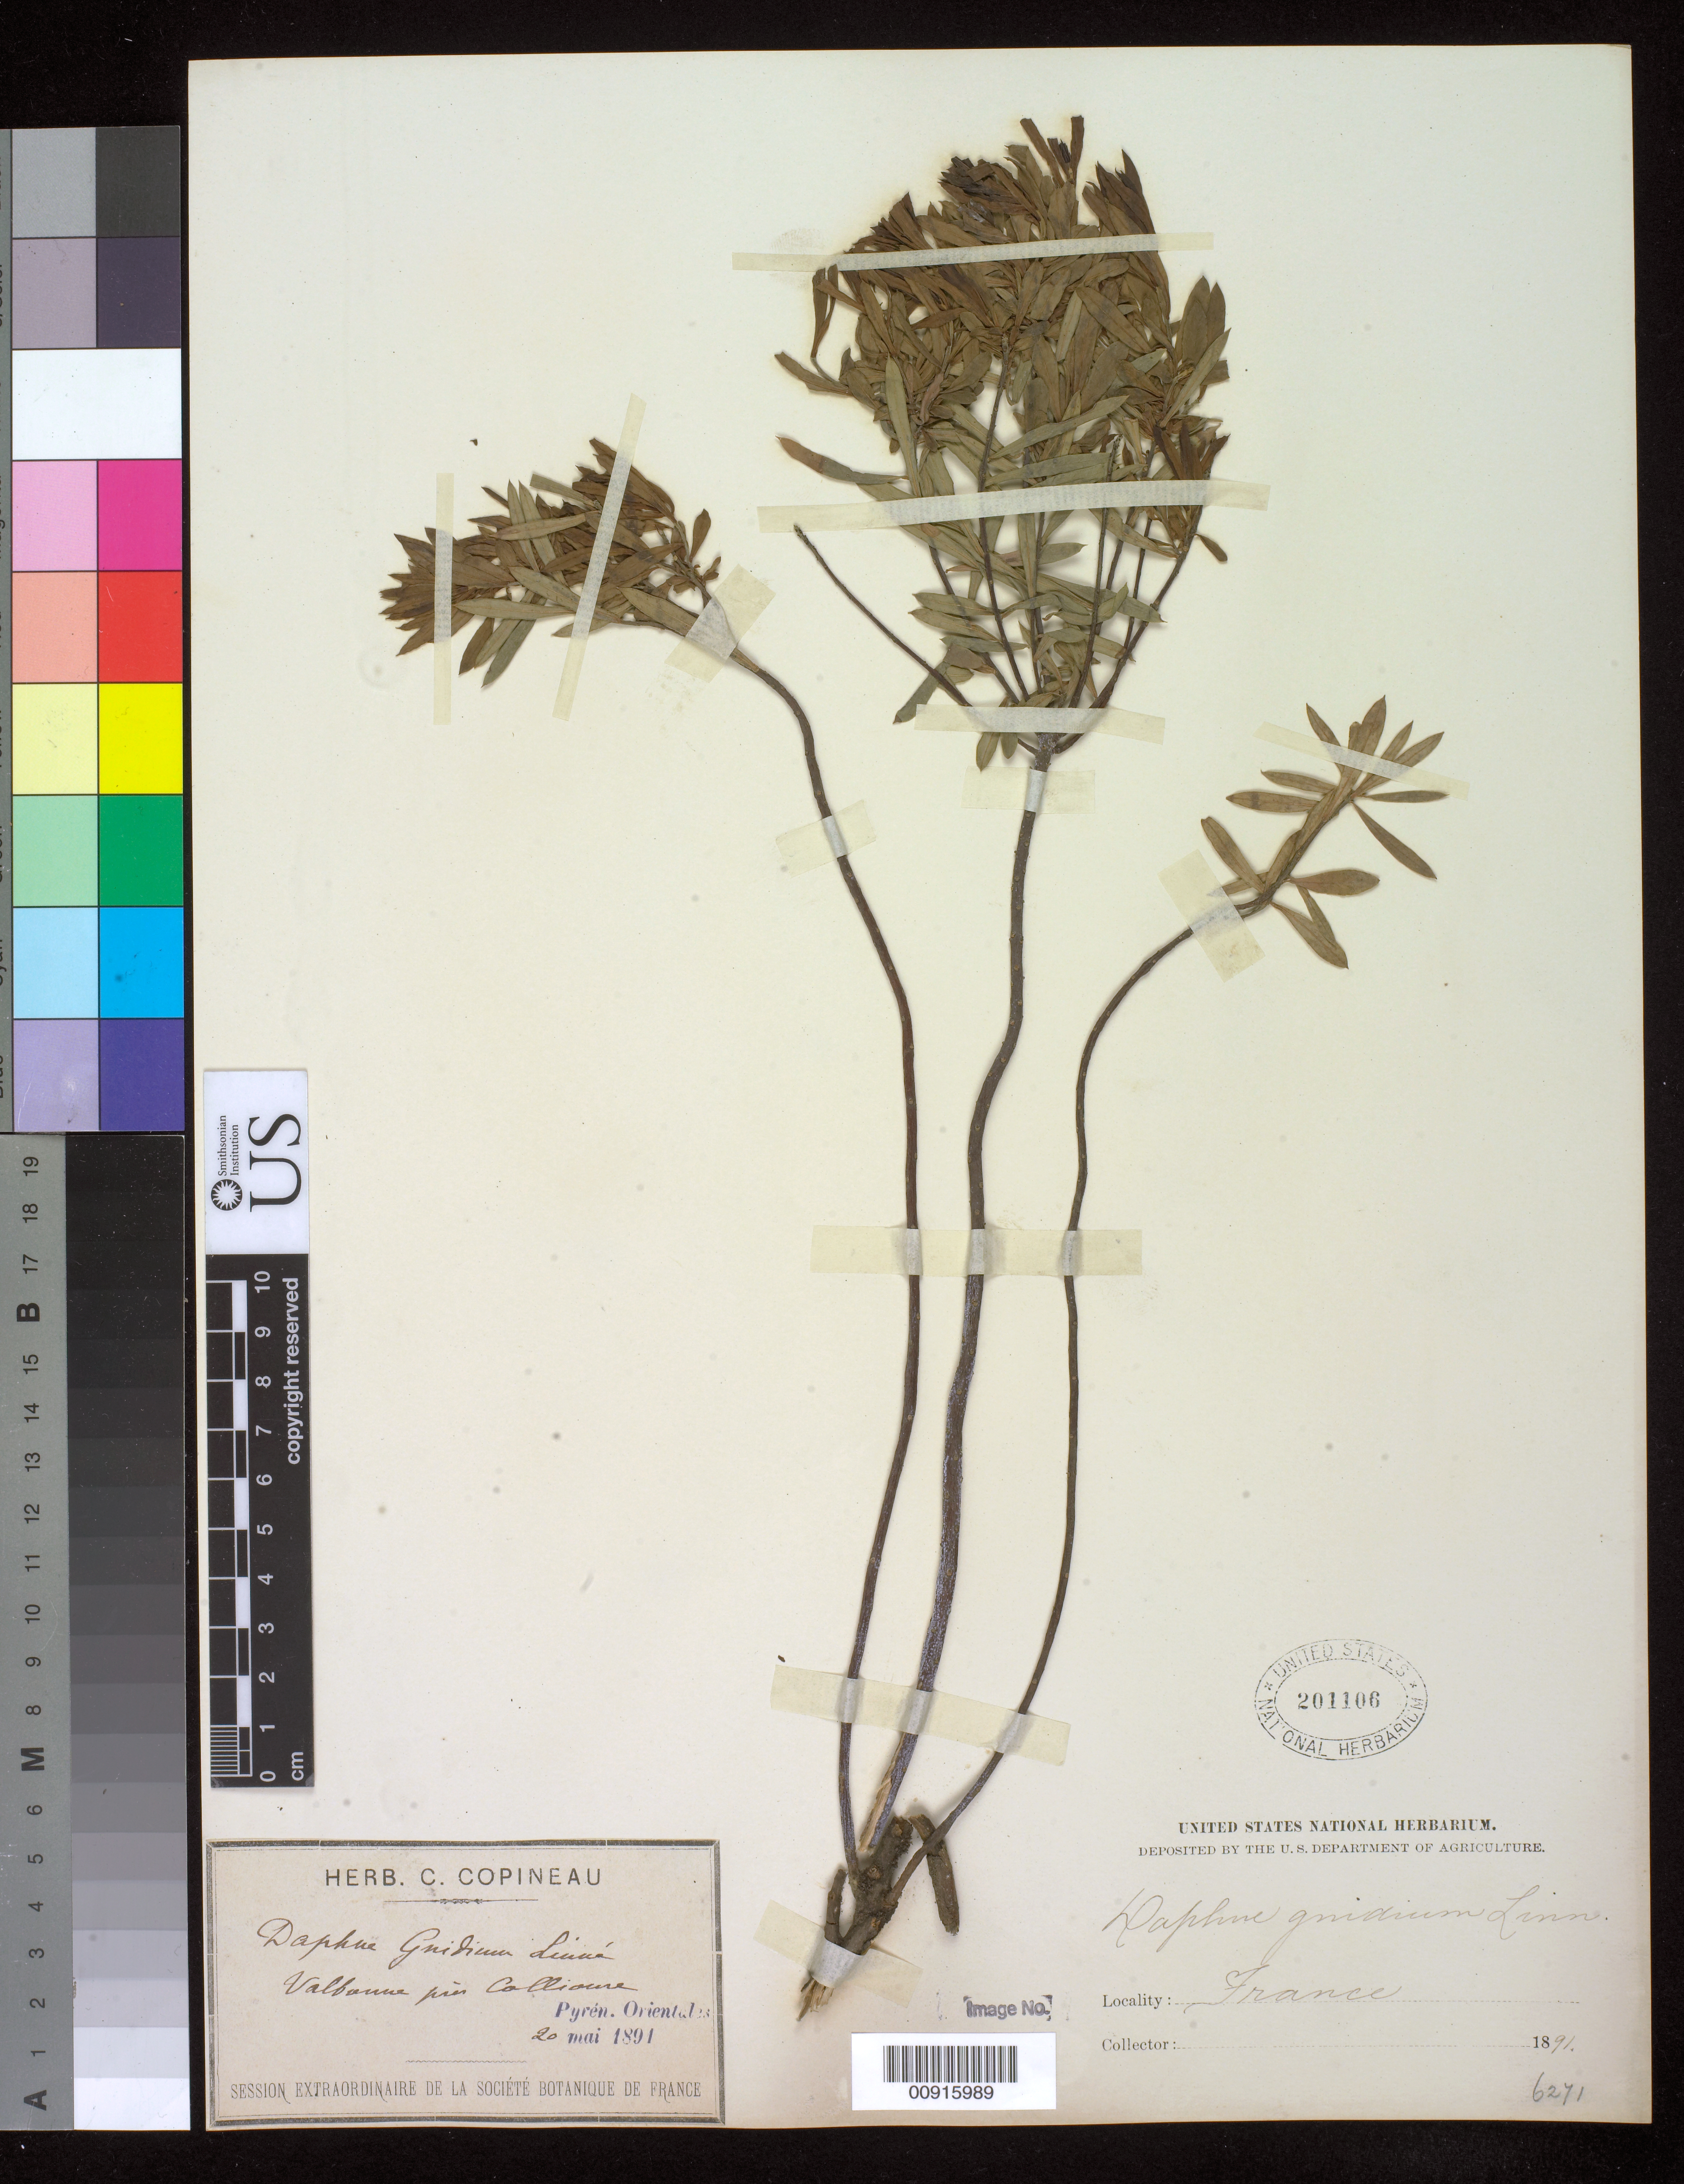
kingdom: Plantae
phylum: Tracheophyta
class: Magnoliopsida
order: Malvales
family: Thymelaeaceae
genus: Daphne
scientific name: Daphne gnidium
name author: L.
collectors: C. Copineau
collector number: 6271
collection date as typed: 20 May 1891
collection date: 1891-05-20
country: France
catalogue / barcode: US 201106